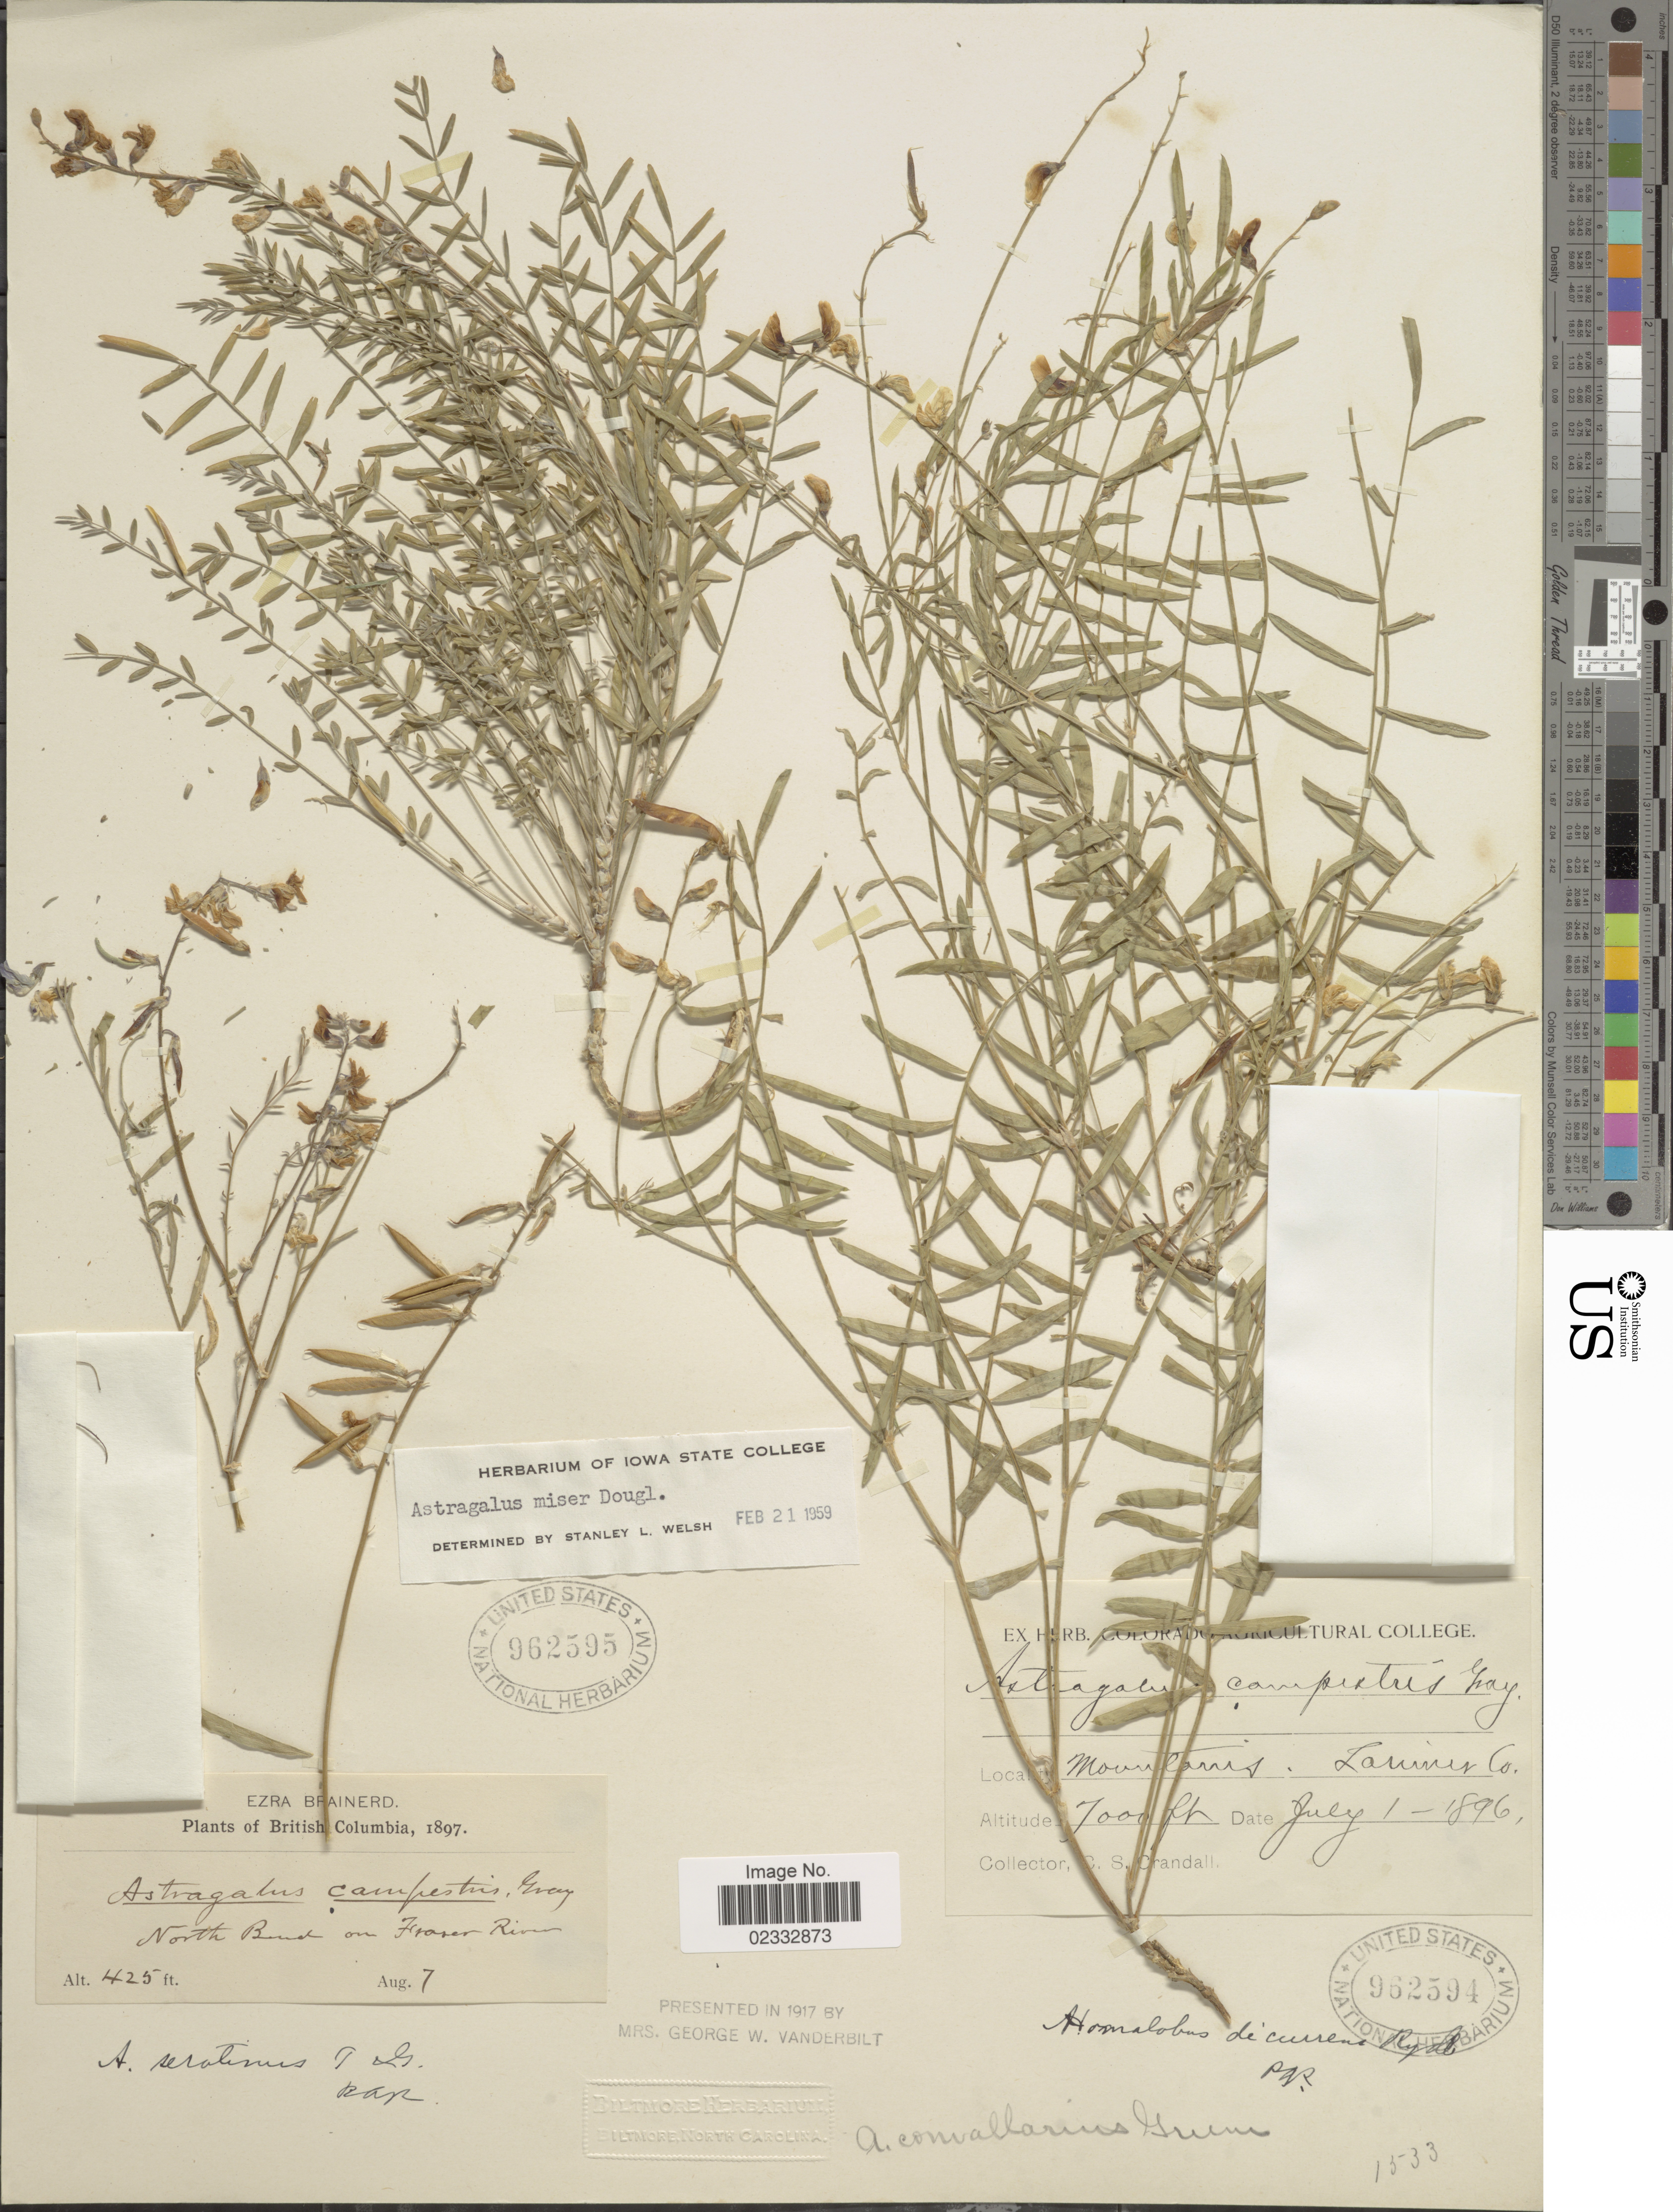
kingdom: Plantae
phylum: Tracheophyta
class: Magnoliopsida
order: Fabales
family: Fabaceae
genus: Astragalus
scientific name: Astragalus miser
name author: Douglas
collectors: C. Crandall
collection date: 1896-07-01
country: United States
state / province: Colorado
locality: Mountains. Larimer Co.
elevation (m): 2134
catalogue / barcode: US 962594-2